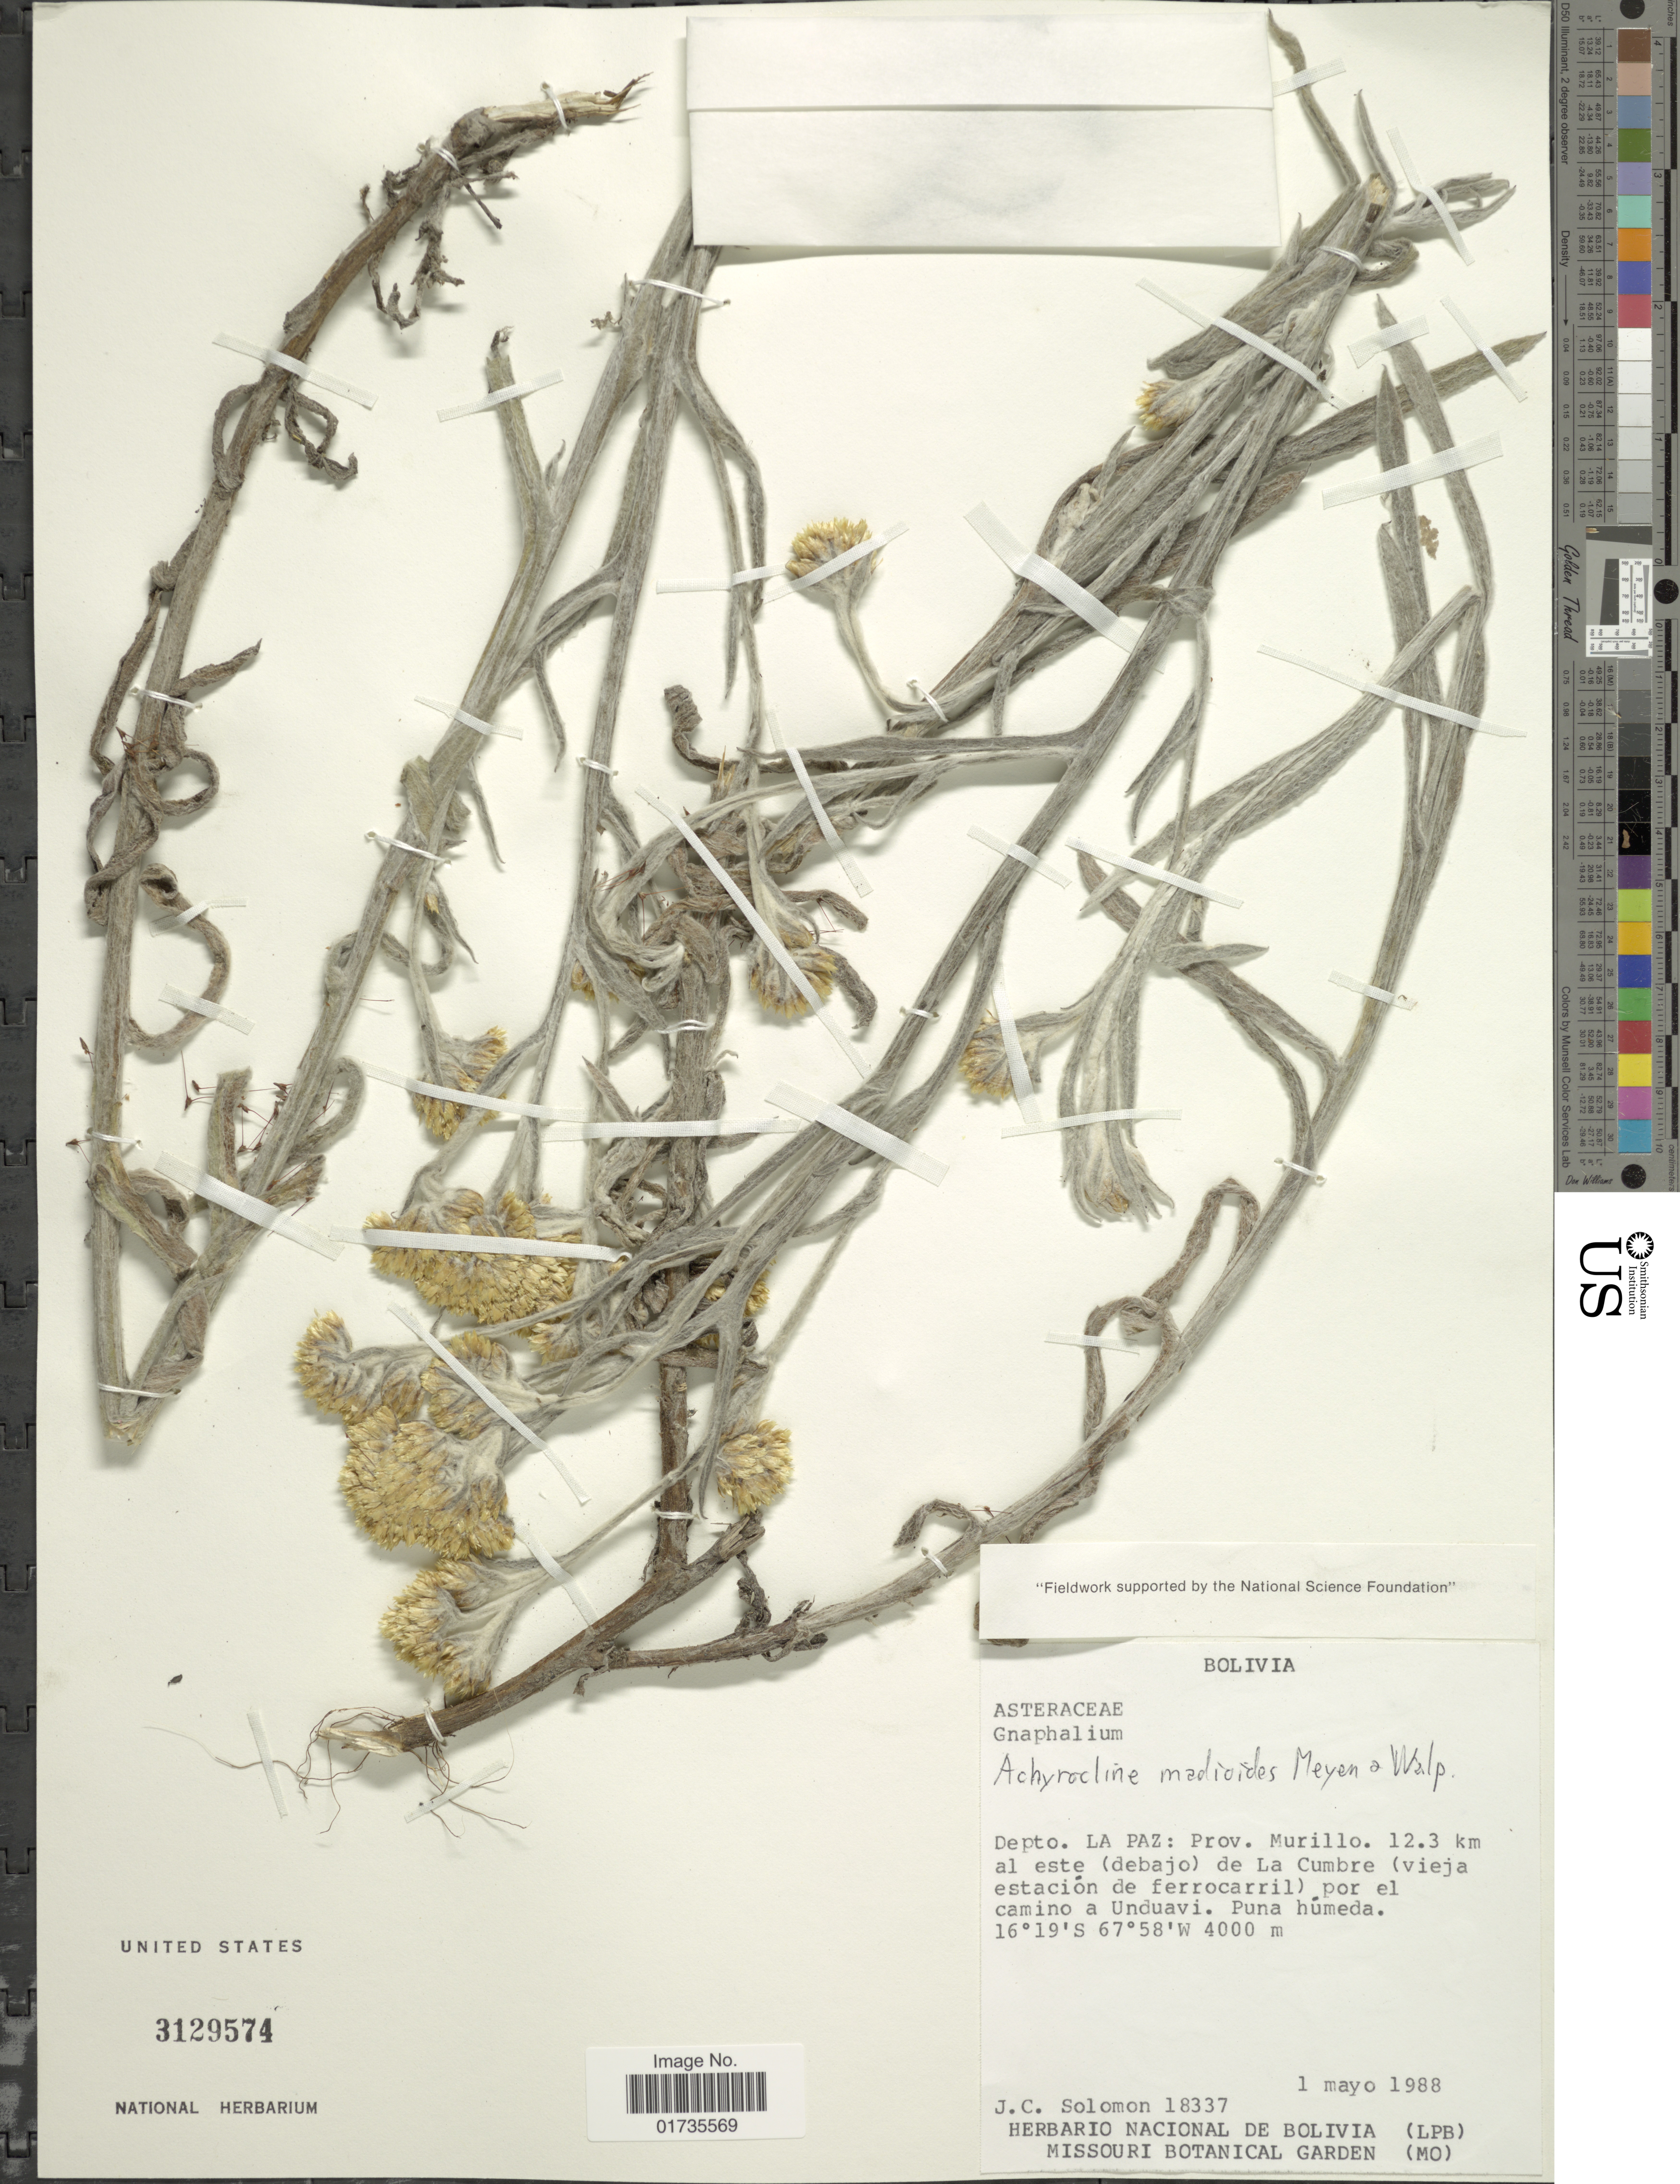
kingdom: Plantae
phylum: Tracheophyta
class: Magnoliopsida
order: Asterales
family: Asteraceae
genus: Achyrocline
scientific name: Achyrocline madioides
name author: (Kunth) Meyen & Walp.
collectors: J. C. Solomon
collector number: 18337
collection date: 1988-05-01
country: Bolivia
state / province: La Paz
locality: Bolivia. Depto. La Paz: Prov. Murillo. 12.3 km al este (debajo) de La Cumbre (vieja estacion de ferrocarril) por el camino a Unduavi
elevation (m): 4000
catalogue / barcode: US 3129574